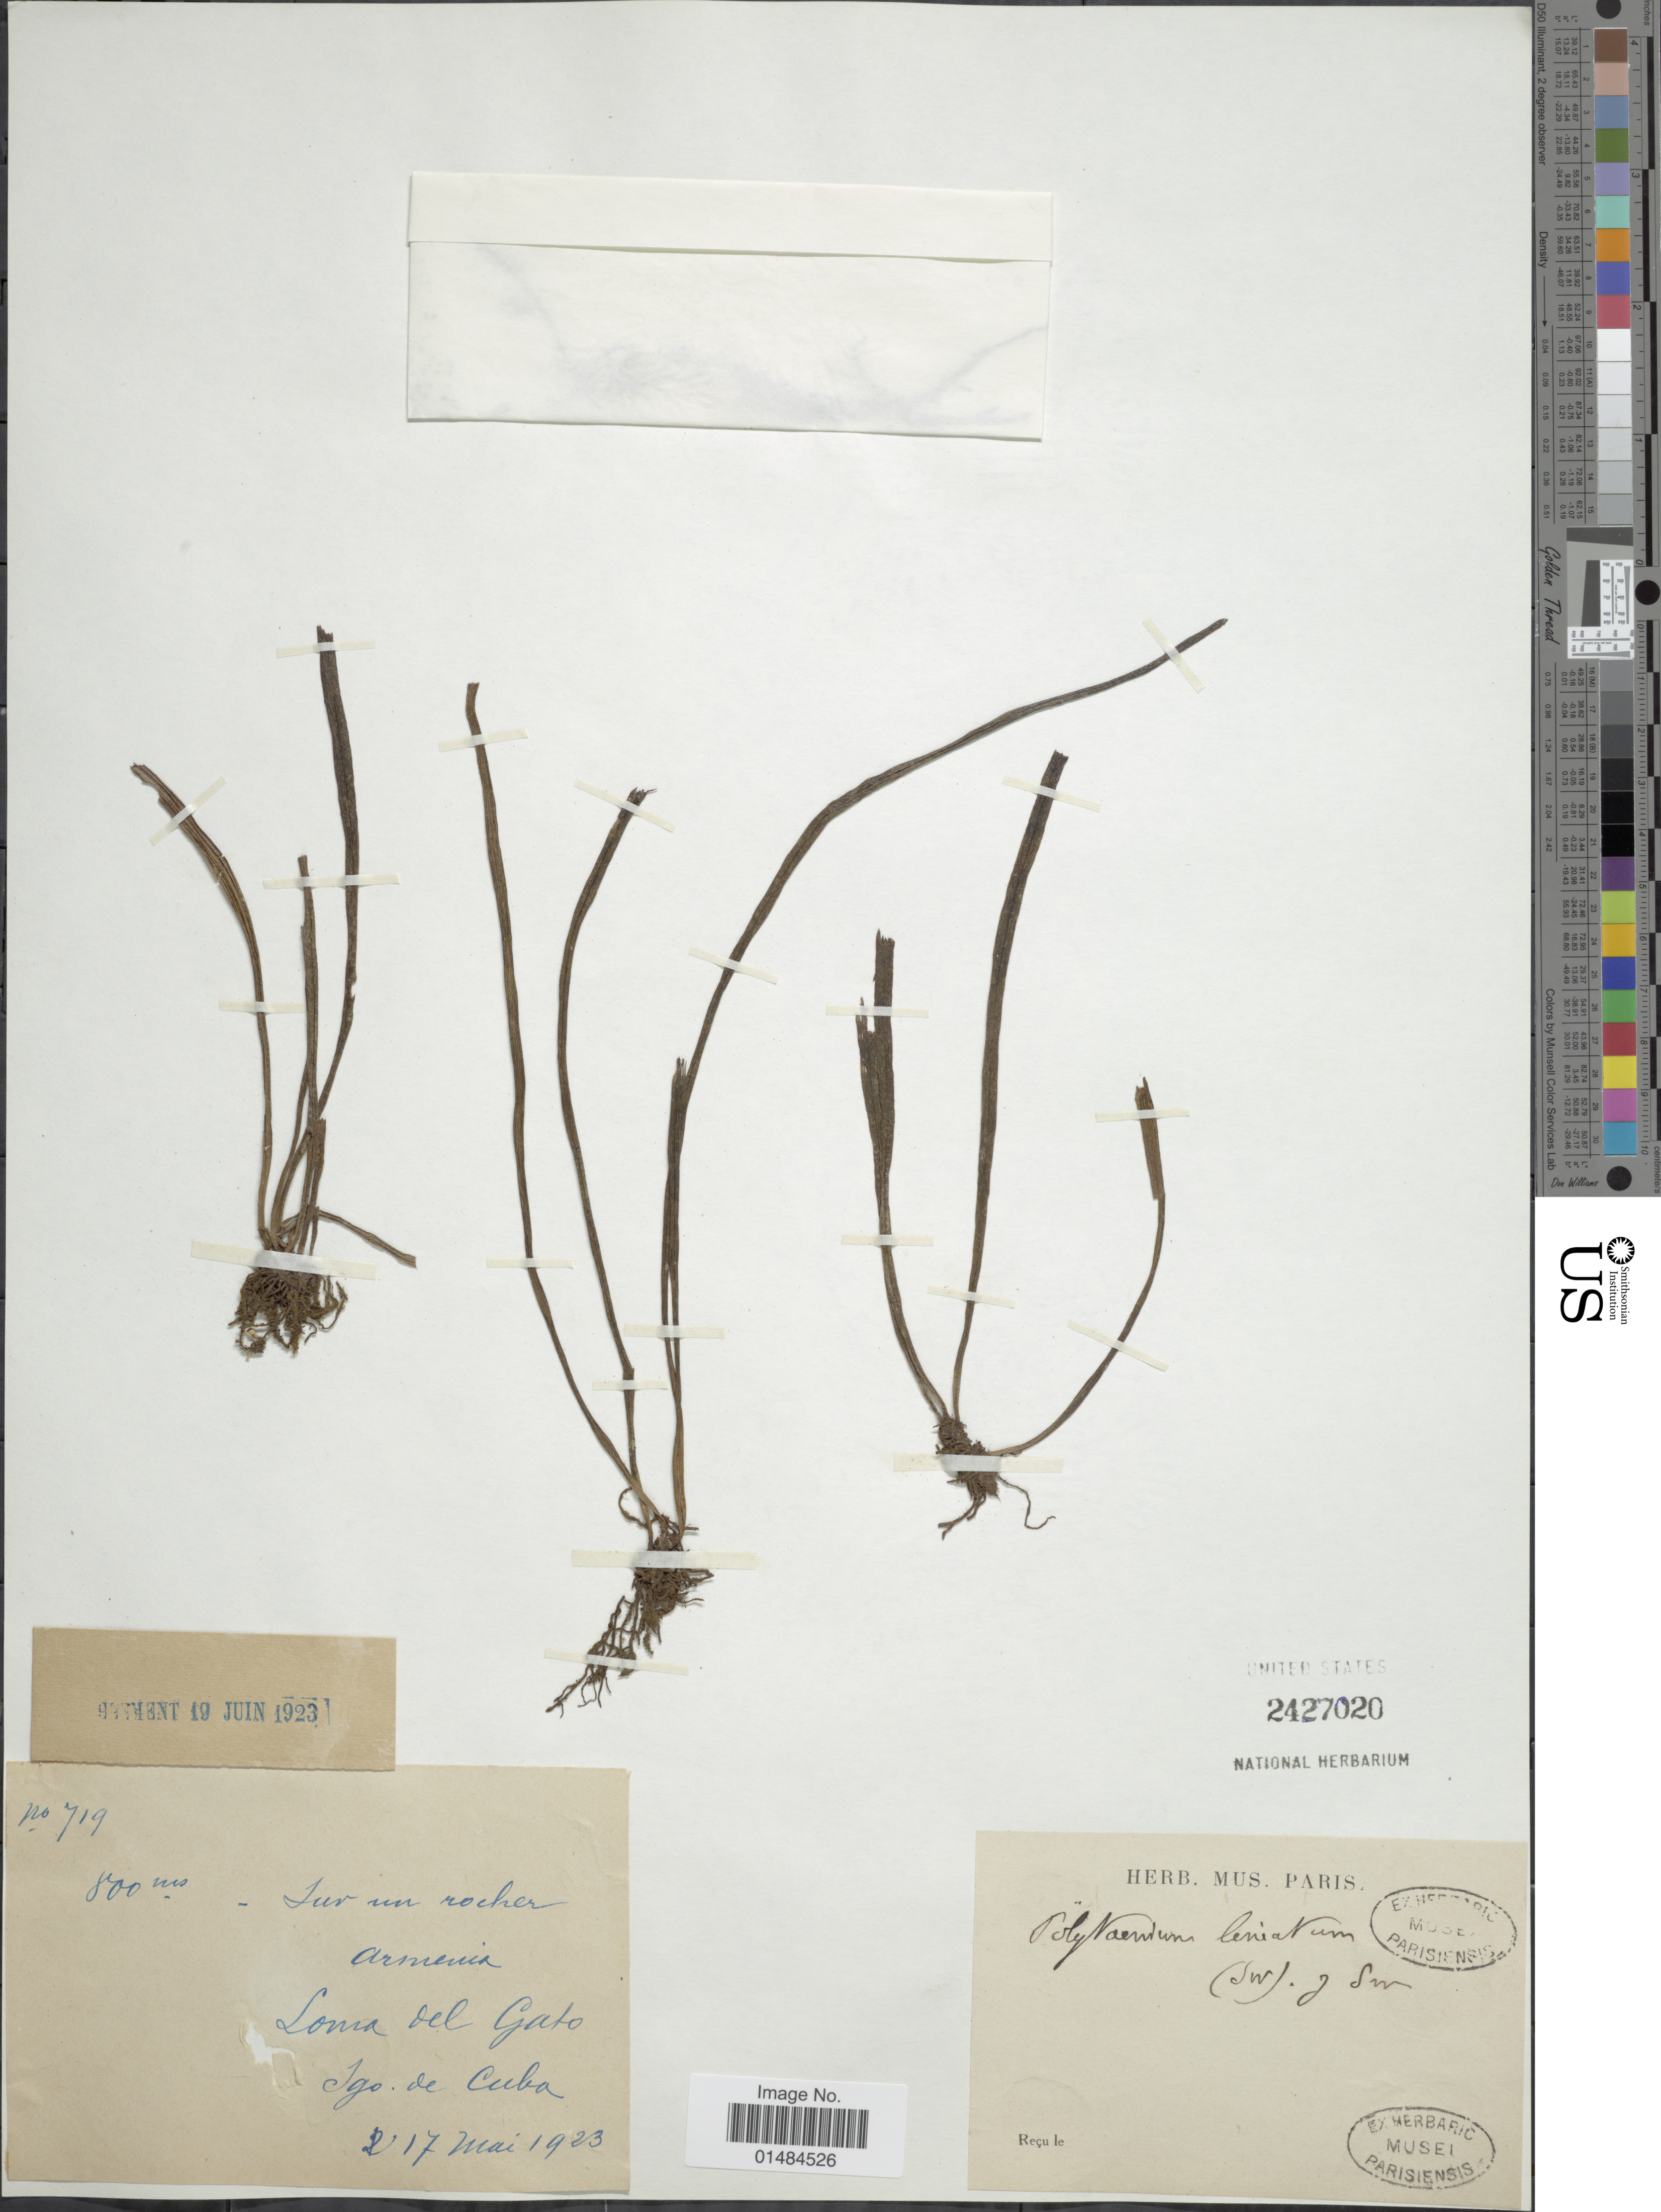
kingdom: Plantae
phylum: Tracheophyta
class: Polypodiopsida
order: Polypodiales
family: Pteridaceae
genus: Polytaenium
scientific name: Polytaenium lineatum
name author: (Sw.) J. Sm.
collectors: ex herb. Mus. Paris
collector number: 719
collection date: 1923-05-17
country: Cuba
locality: Loma del Gato. Sgo. de Cuba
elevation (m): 800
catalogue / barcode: US 2427020